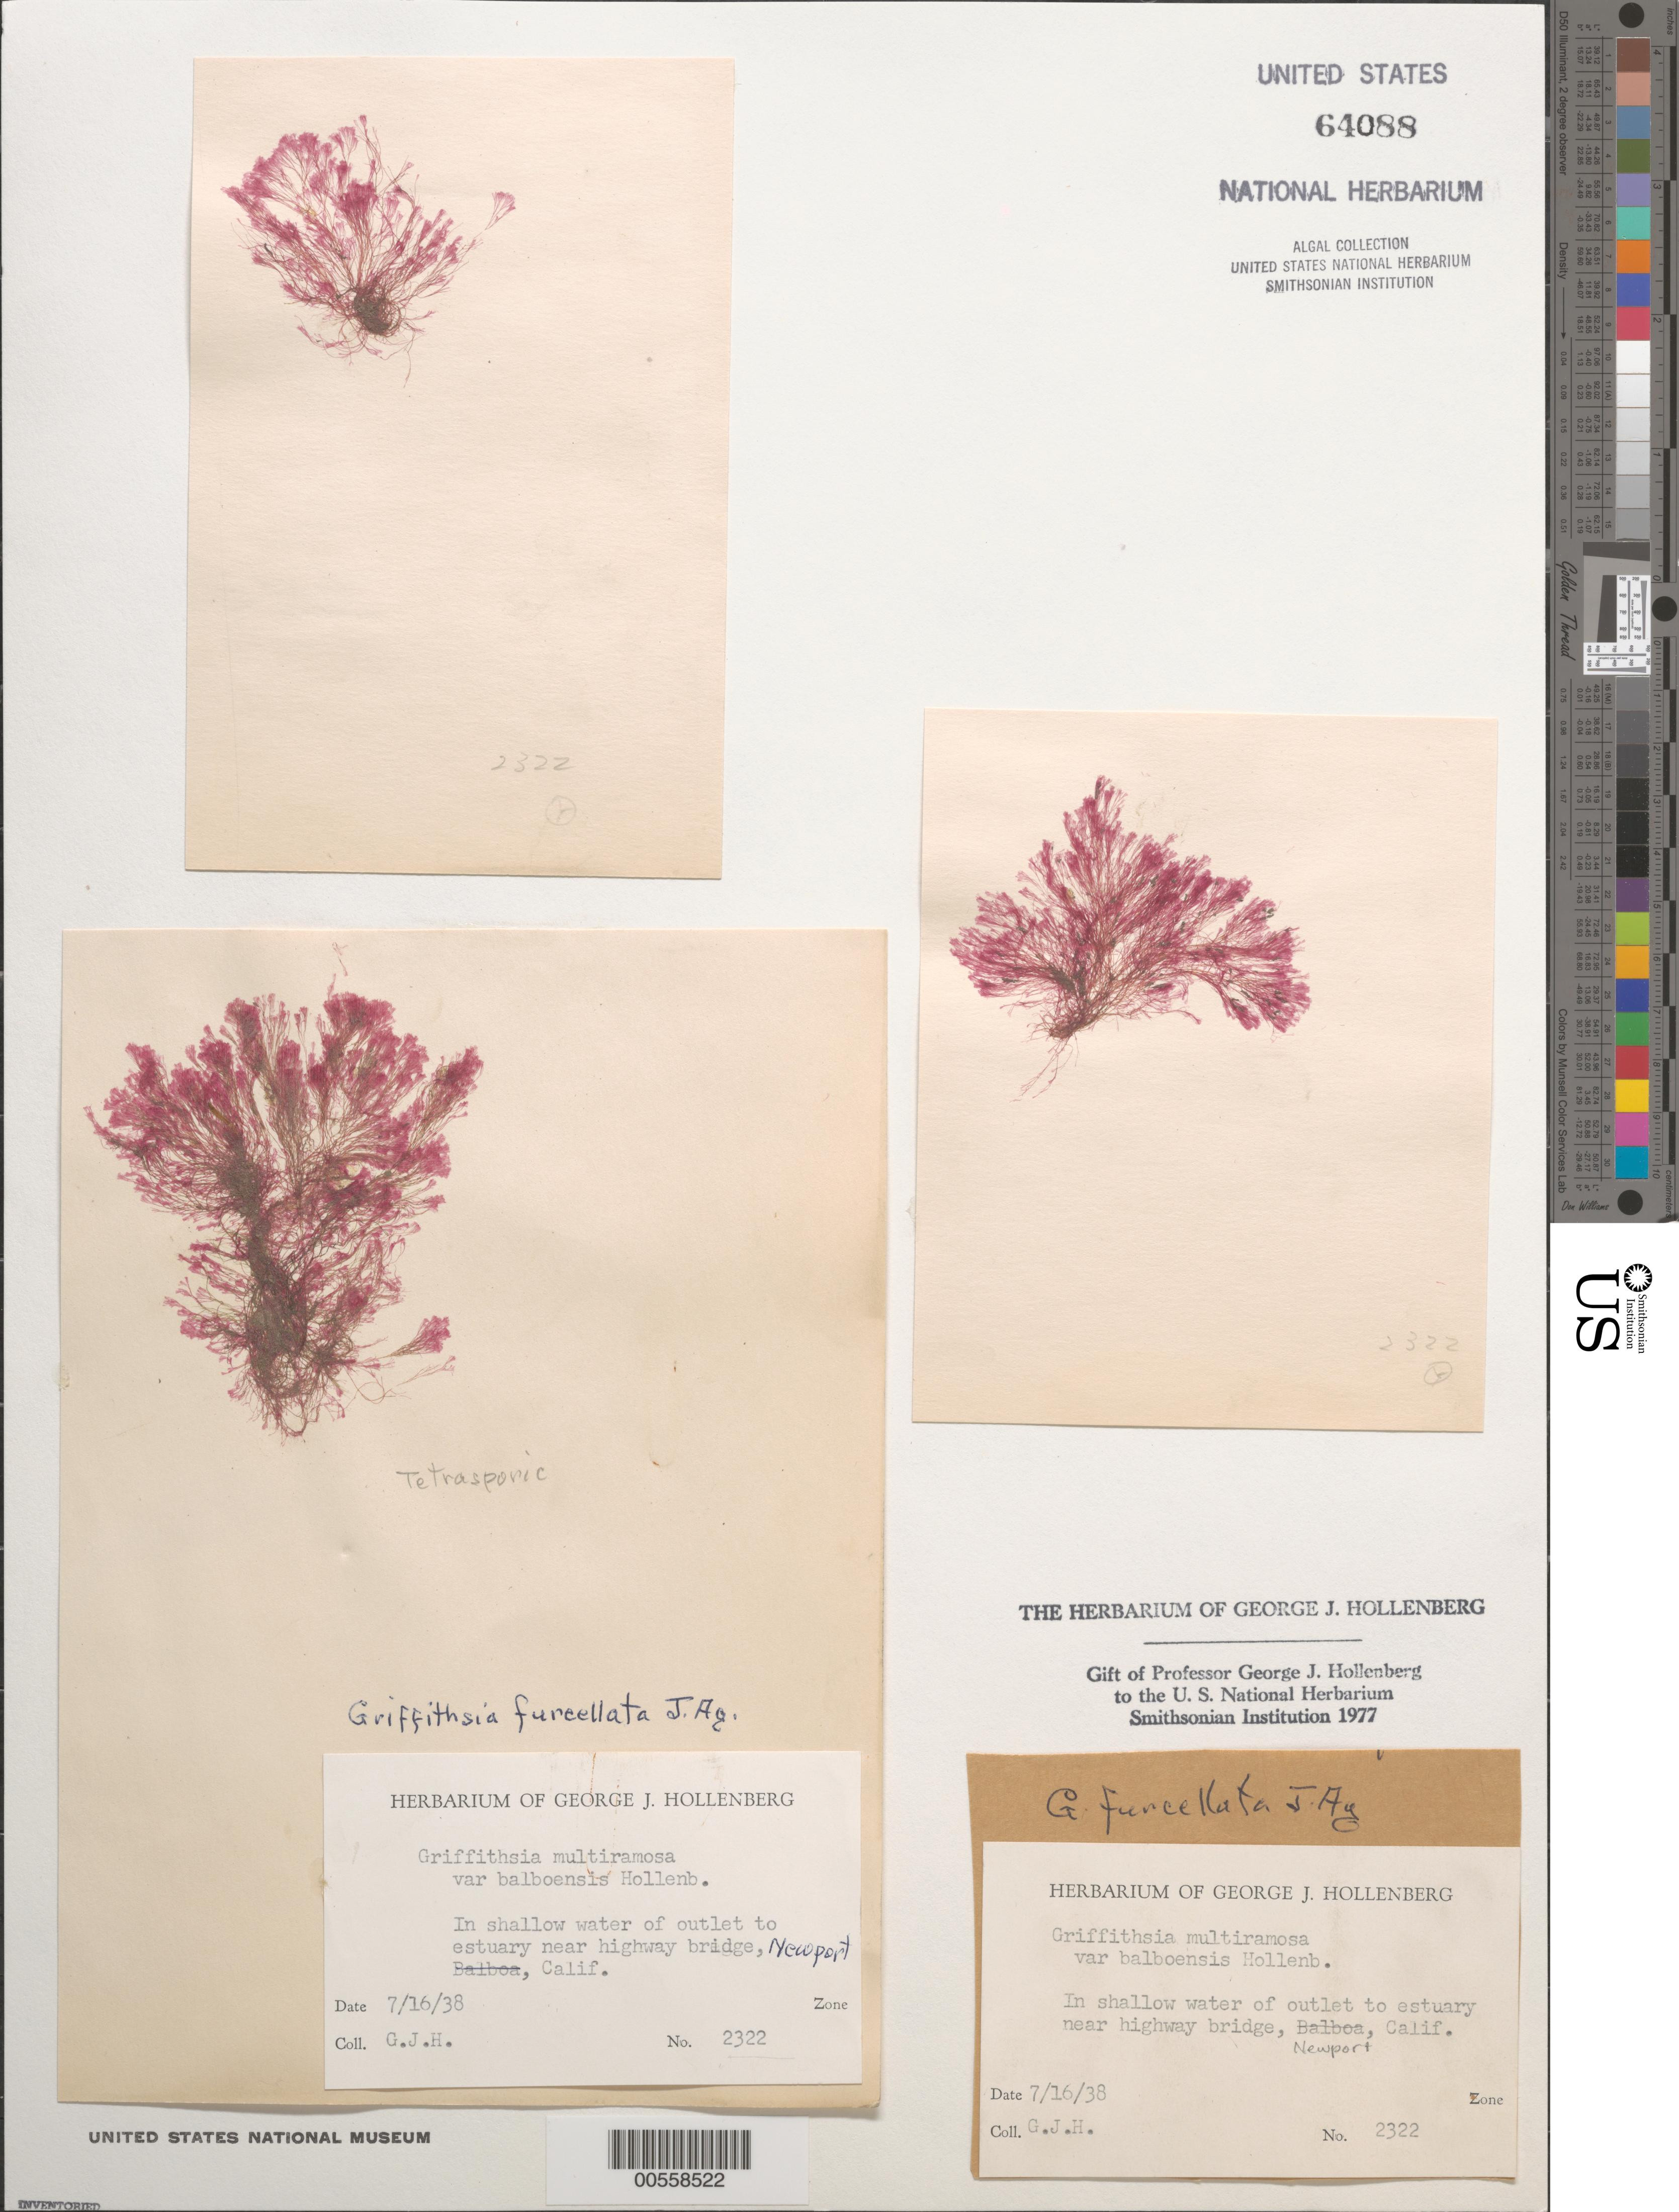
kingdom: Plantae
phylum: Rhodophyta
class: Florideophyceae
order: Ceramiales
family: Wrangeliaceae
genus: Anotrichium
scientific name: Anotrichium furcellatum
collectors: G. Hollenberg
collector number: GJH 2322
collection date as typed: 16 Jul 1938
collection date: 1938-07-16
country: United States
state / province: California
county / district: Orange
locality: Estuary outlet near highway bridge, Newport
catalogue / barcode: US 64088